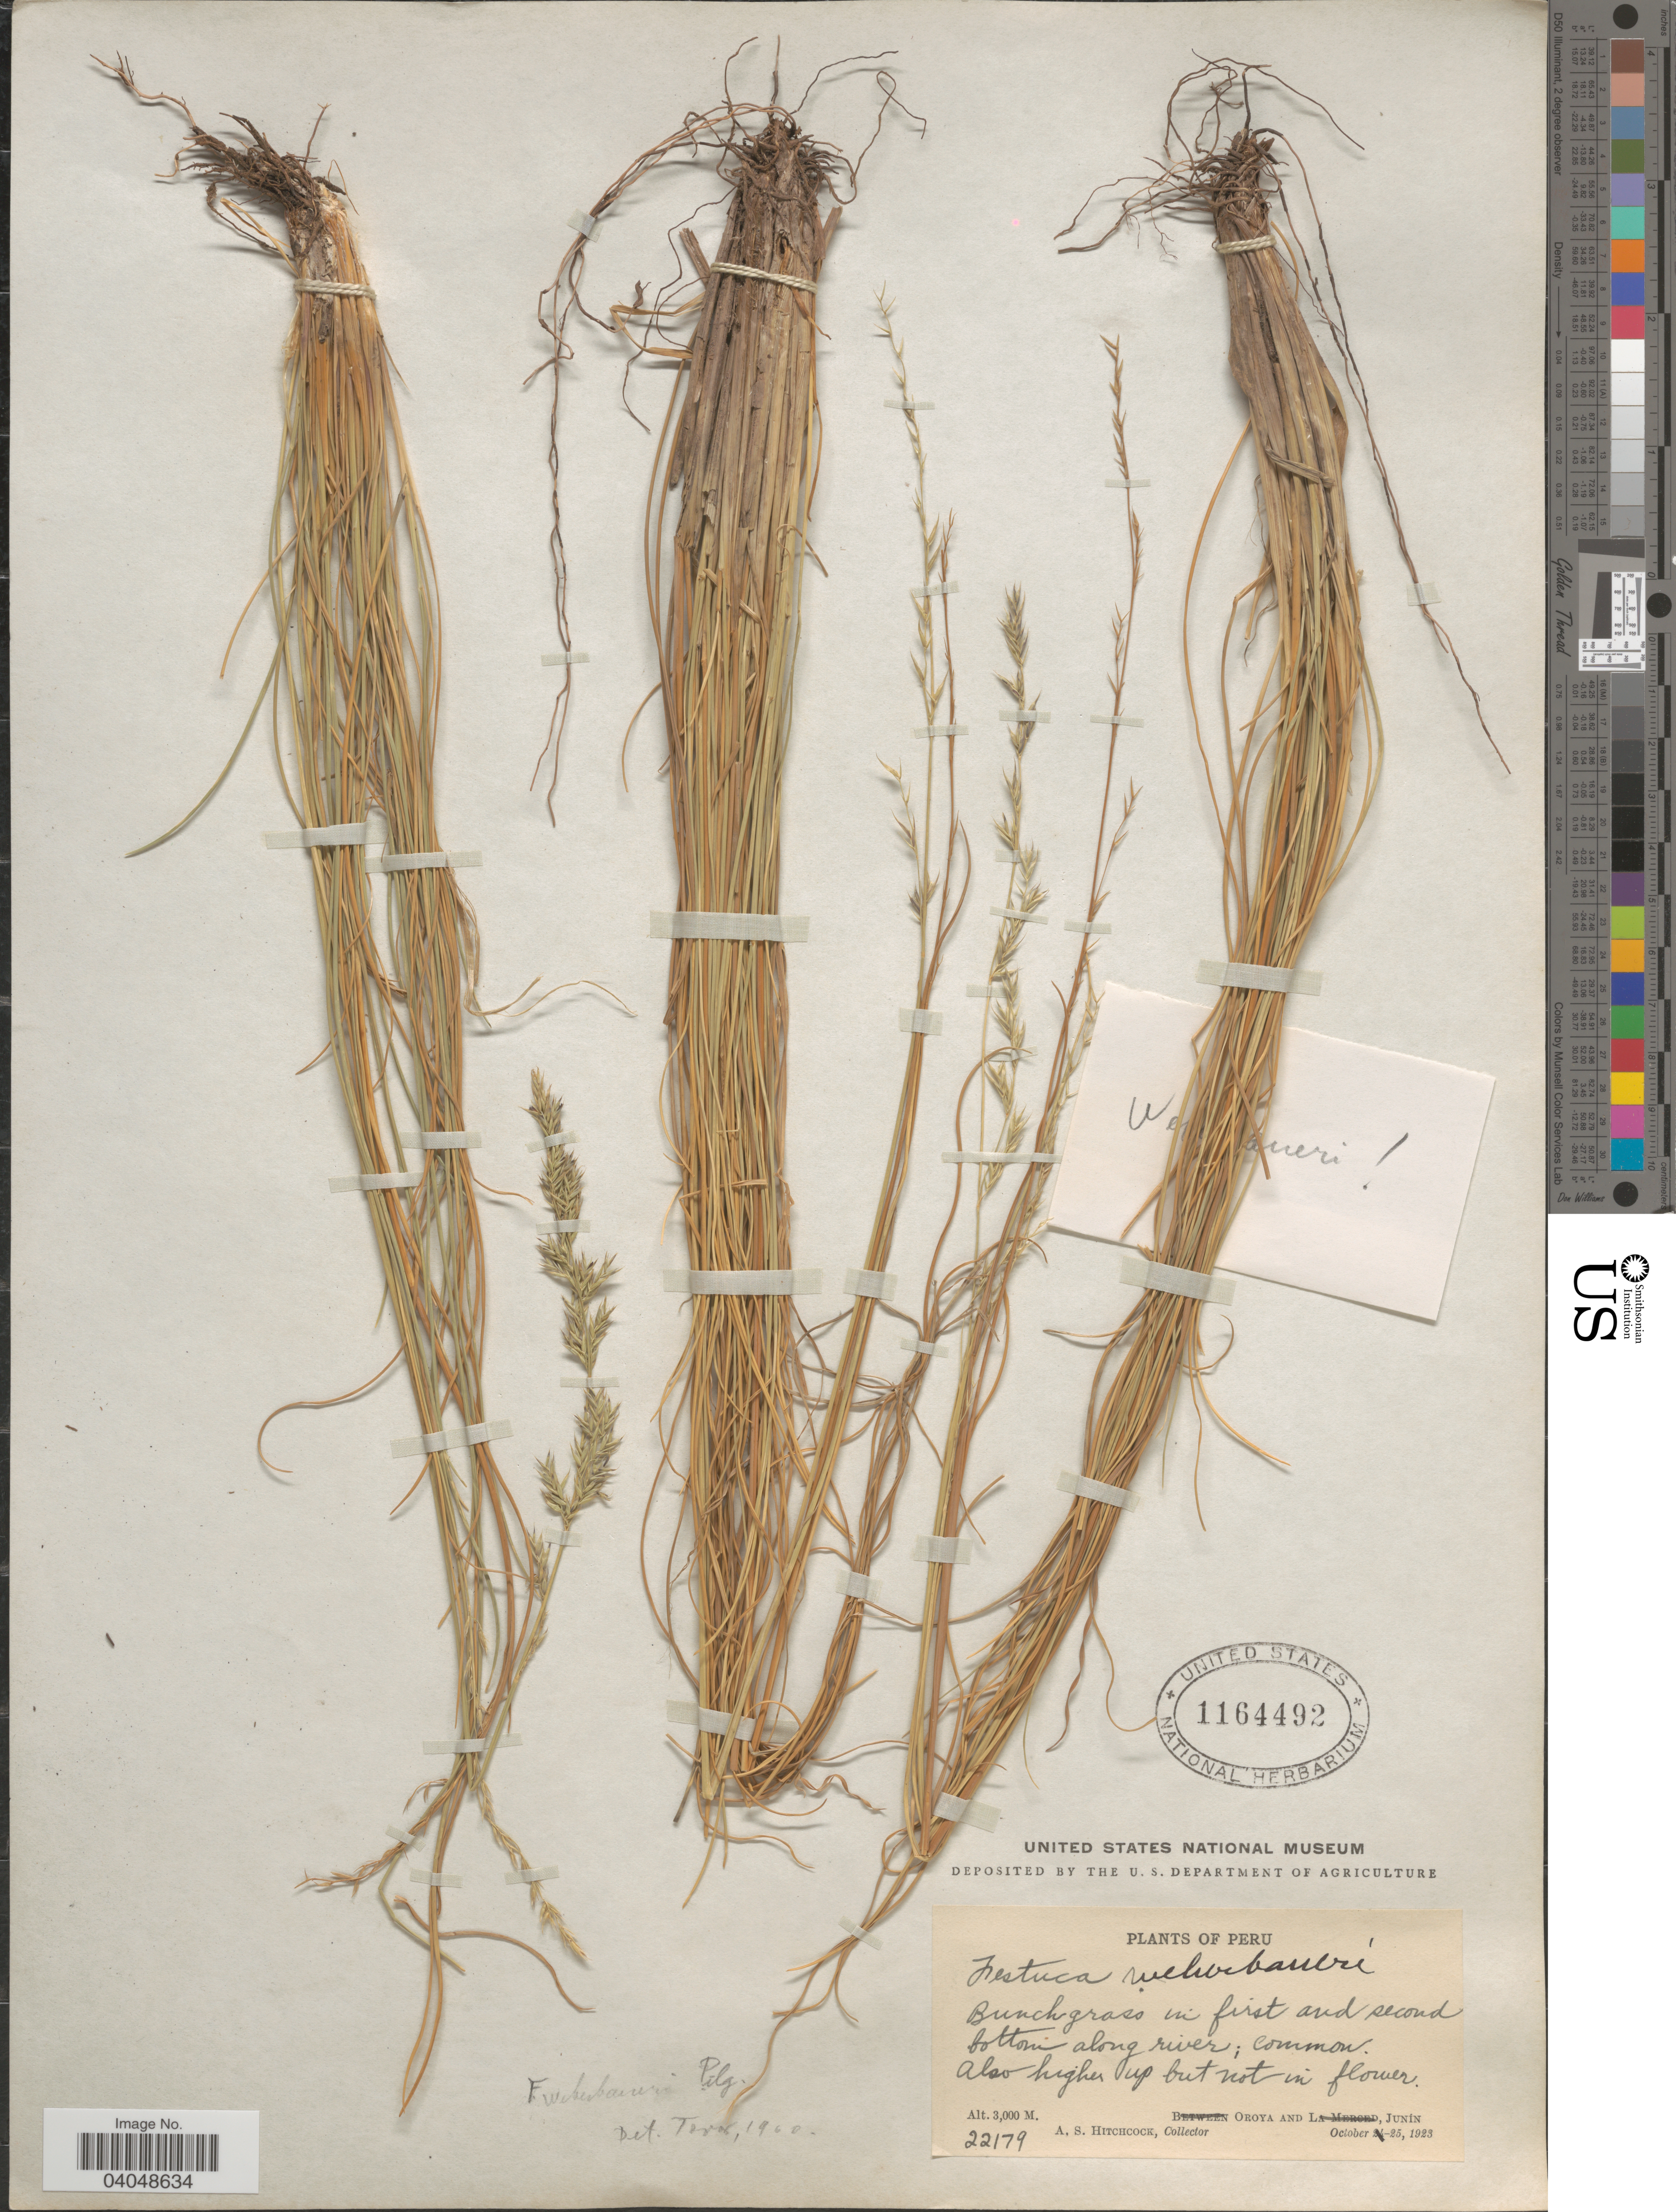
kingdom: Plantae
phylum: Tracheophyta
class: Liliopsida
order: Poales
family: Poaceae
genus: Festuca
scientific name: Festuca weberbaueri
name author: Pilg.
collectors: A. S. Hitchcock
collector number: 22179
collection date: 1923-10-25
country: Peru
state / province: Junín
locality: In first and second bottom along river; common. Oroya.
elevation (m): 3000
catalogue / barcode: US 1164492